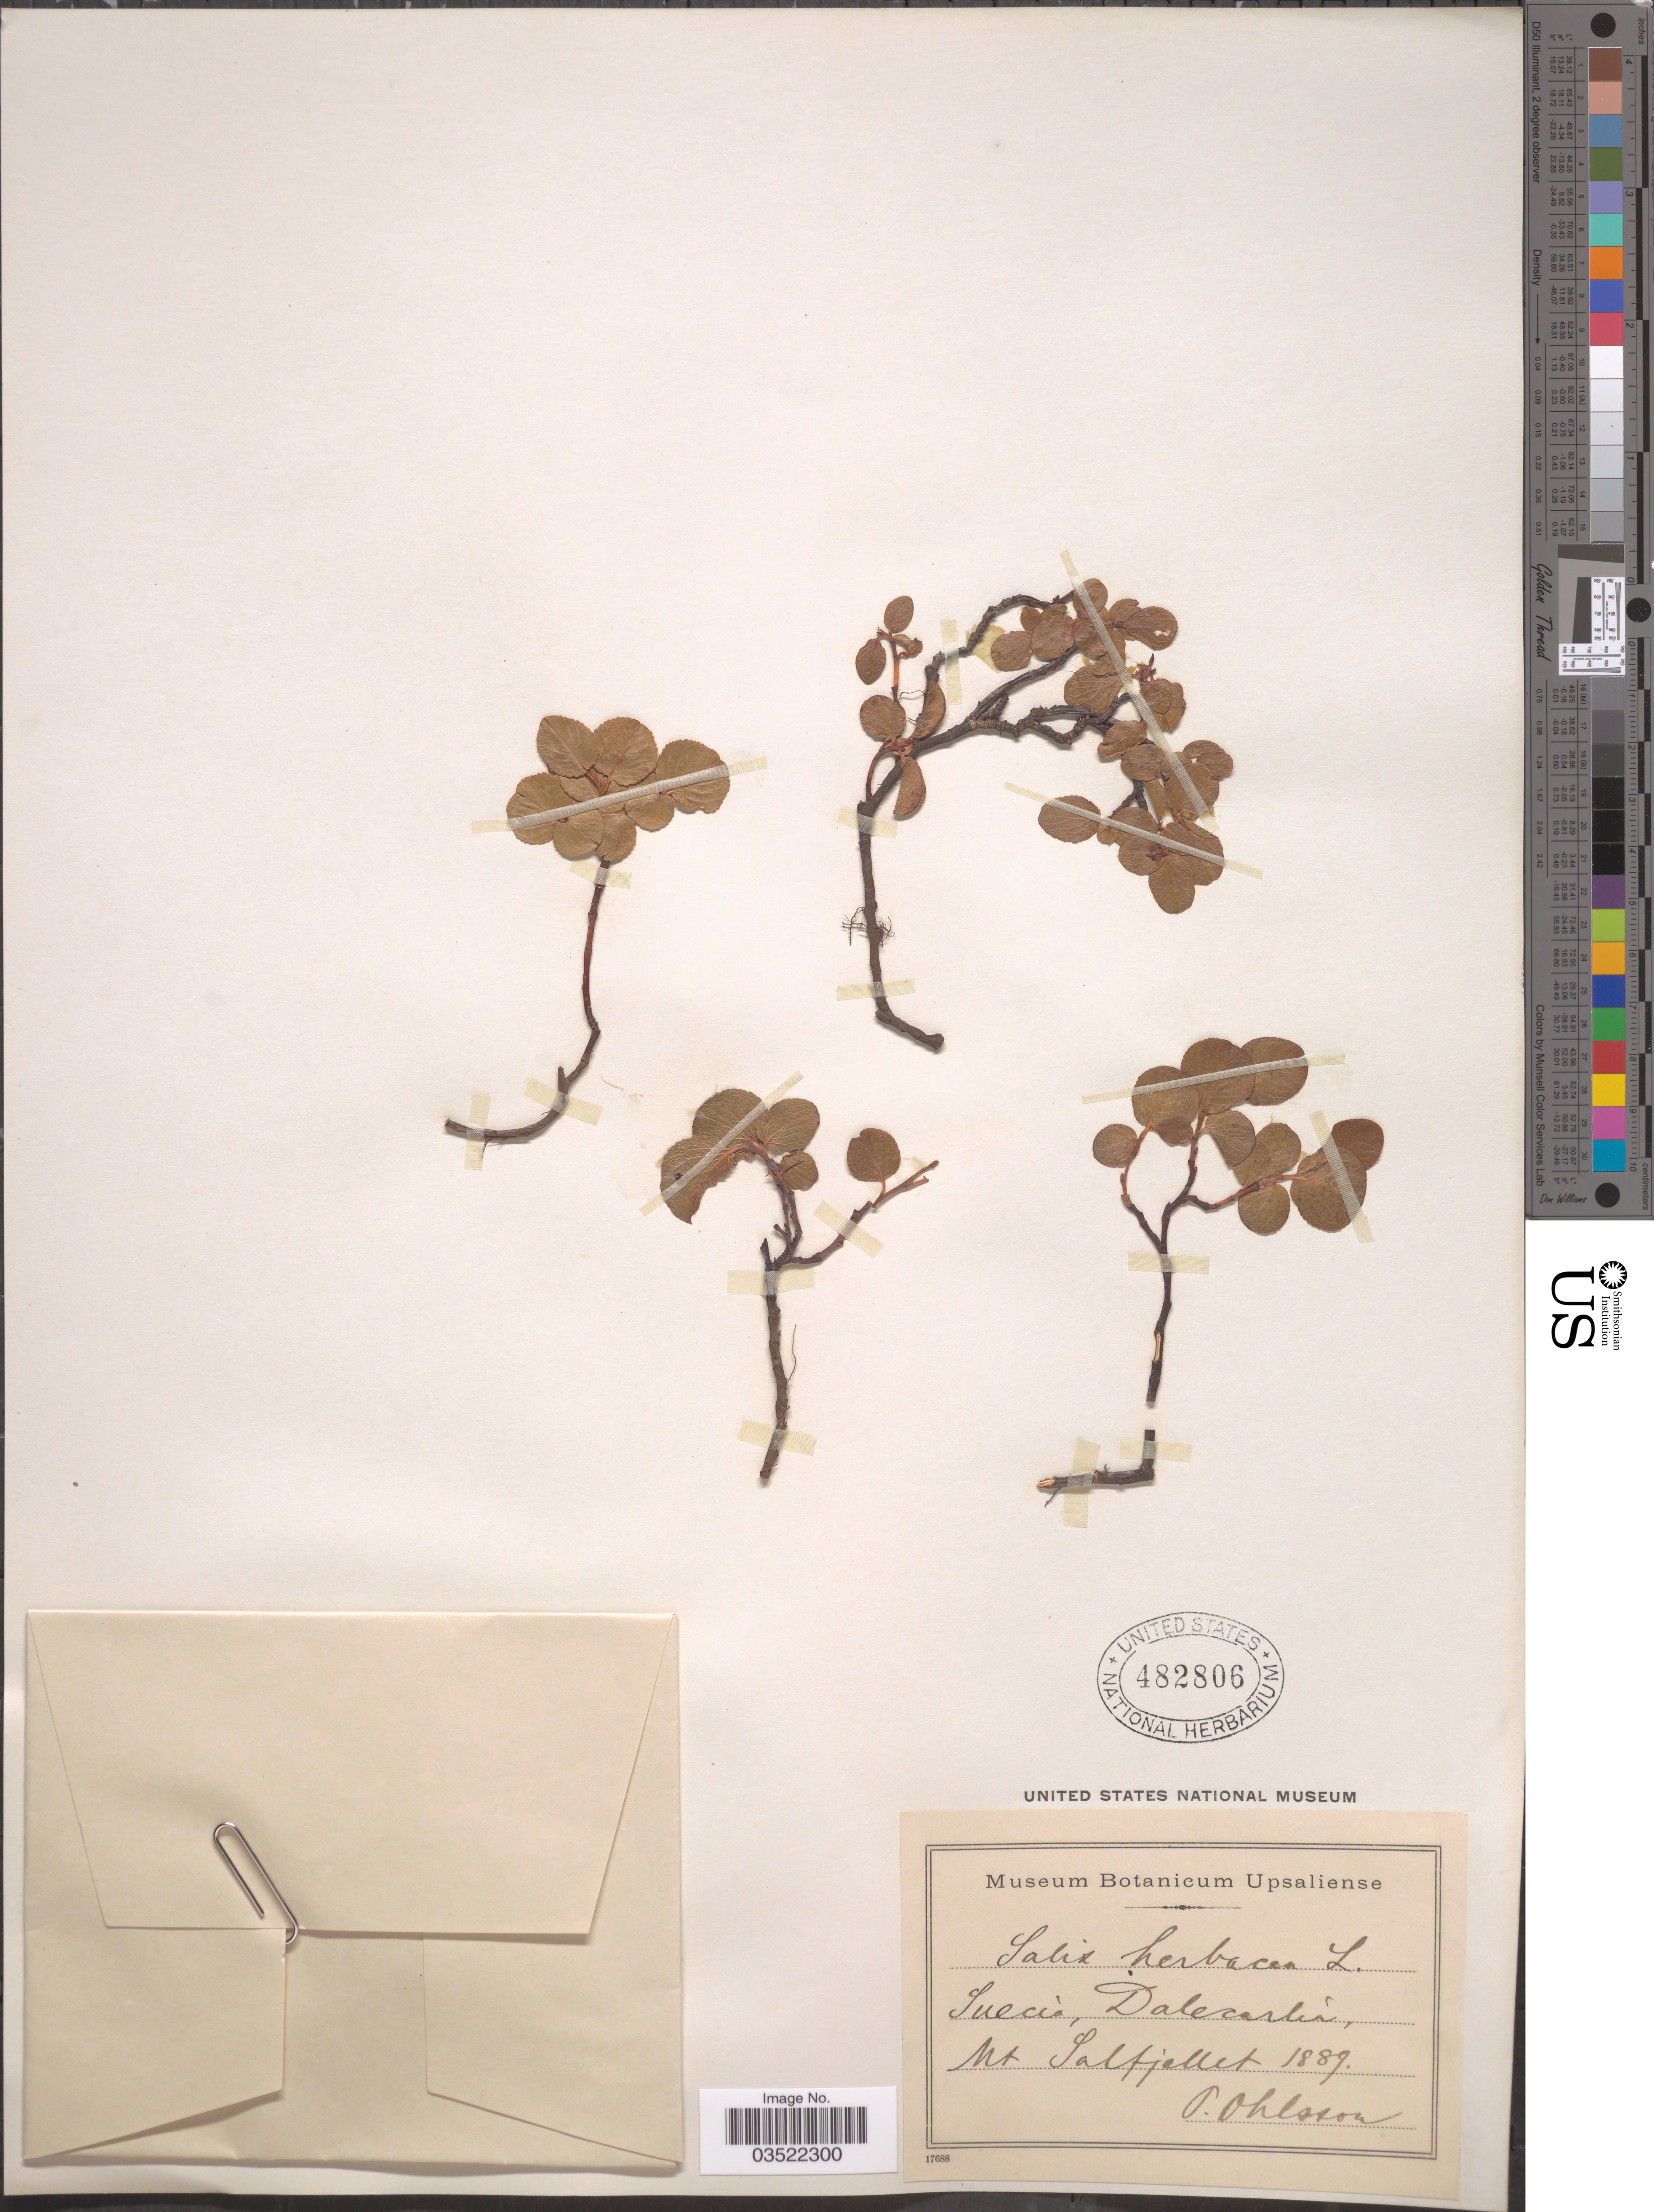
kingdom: Plantae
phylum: Tracheophyta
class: Magnoliopsida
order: Malpighiales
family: Salicaceae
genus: Salix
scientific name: Salix herbacea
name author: L.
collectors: P. Ohlsson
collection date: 1889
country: Sweden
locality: Suecia, Dalecarlia, Mt Salfjallet.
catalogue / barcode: US 482806